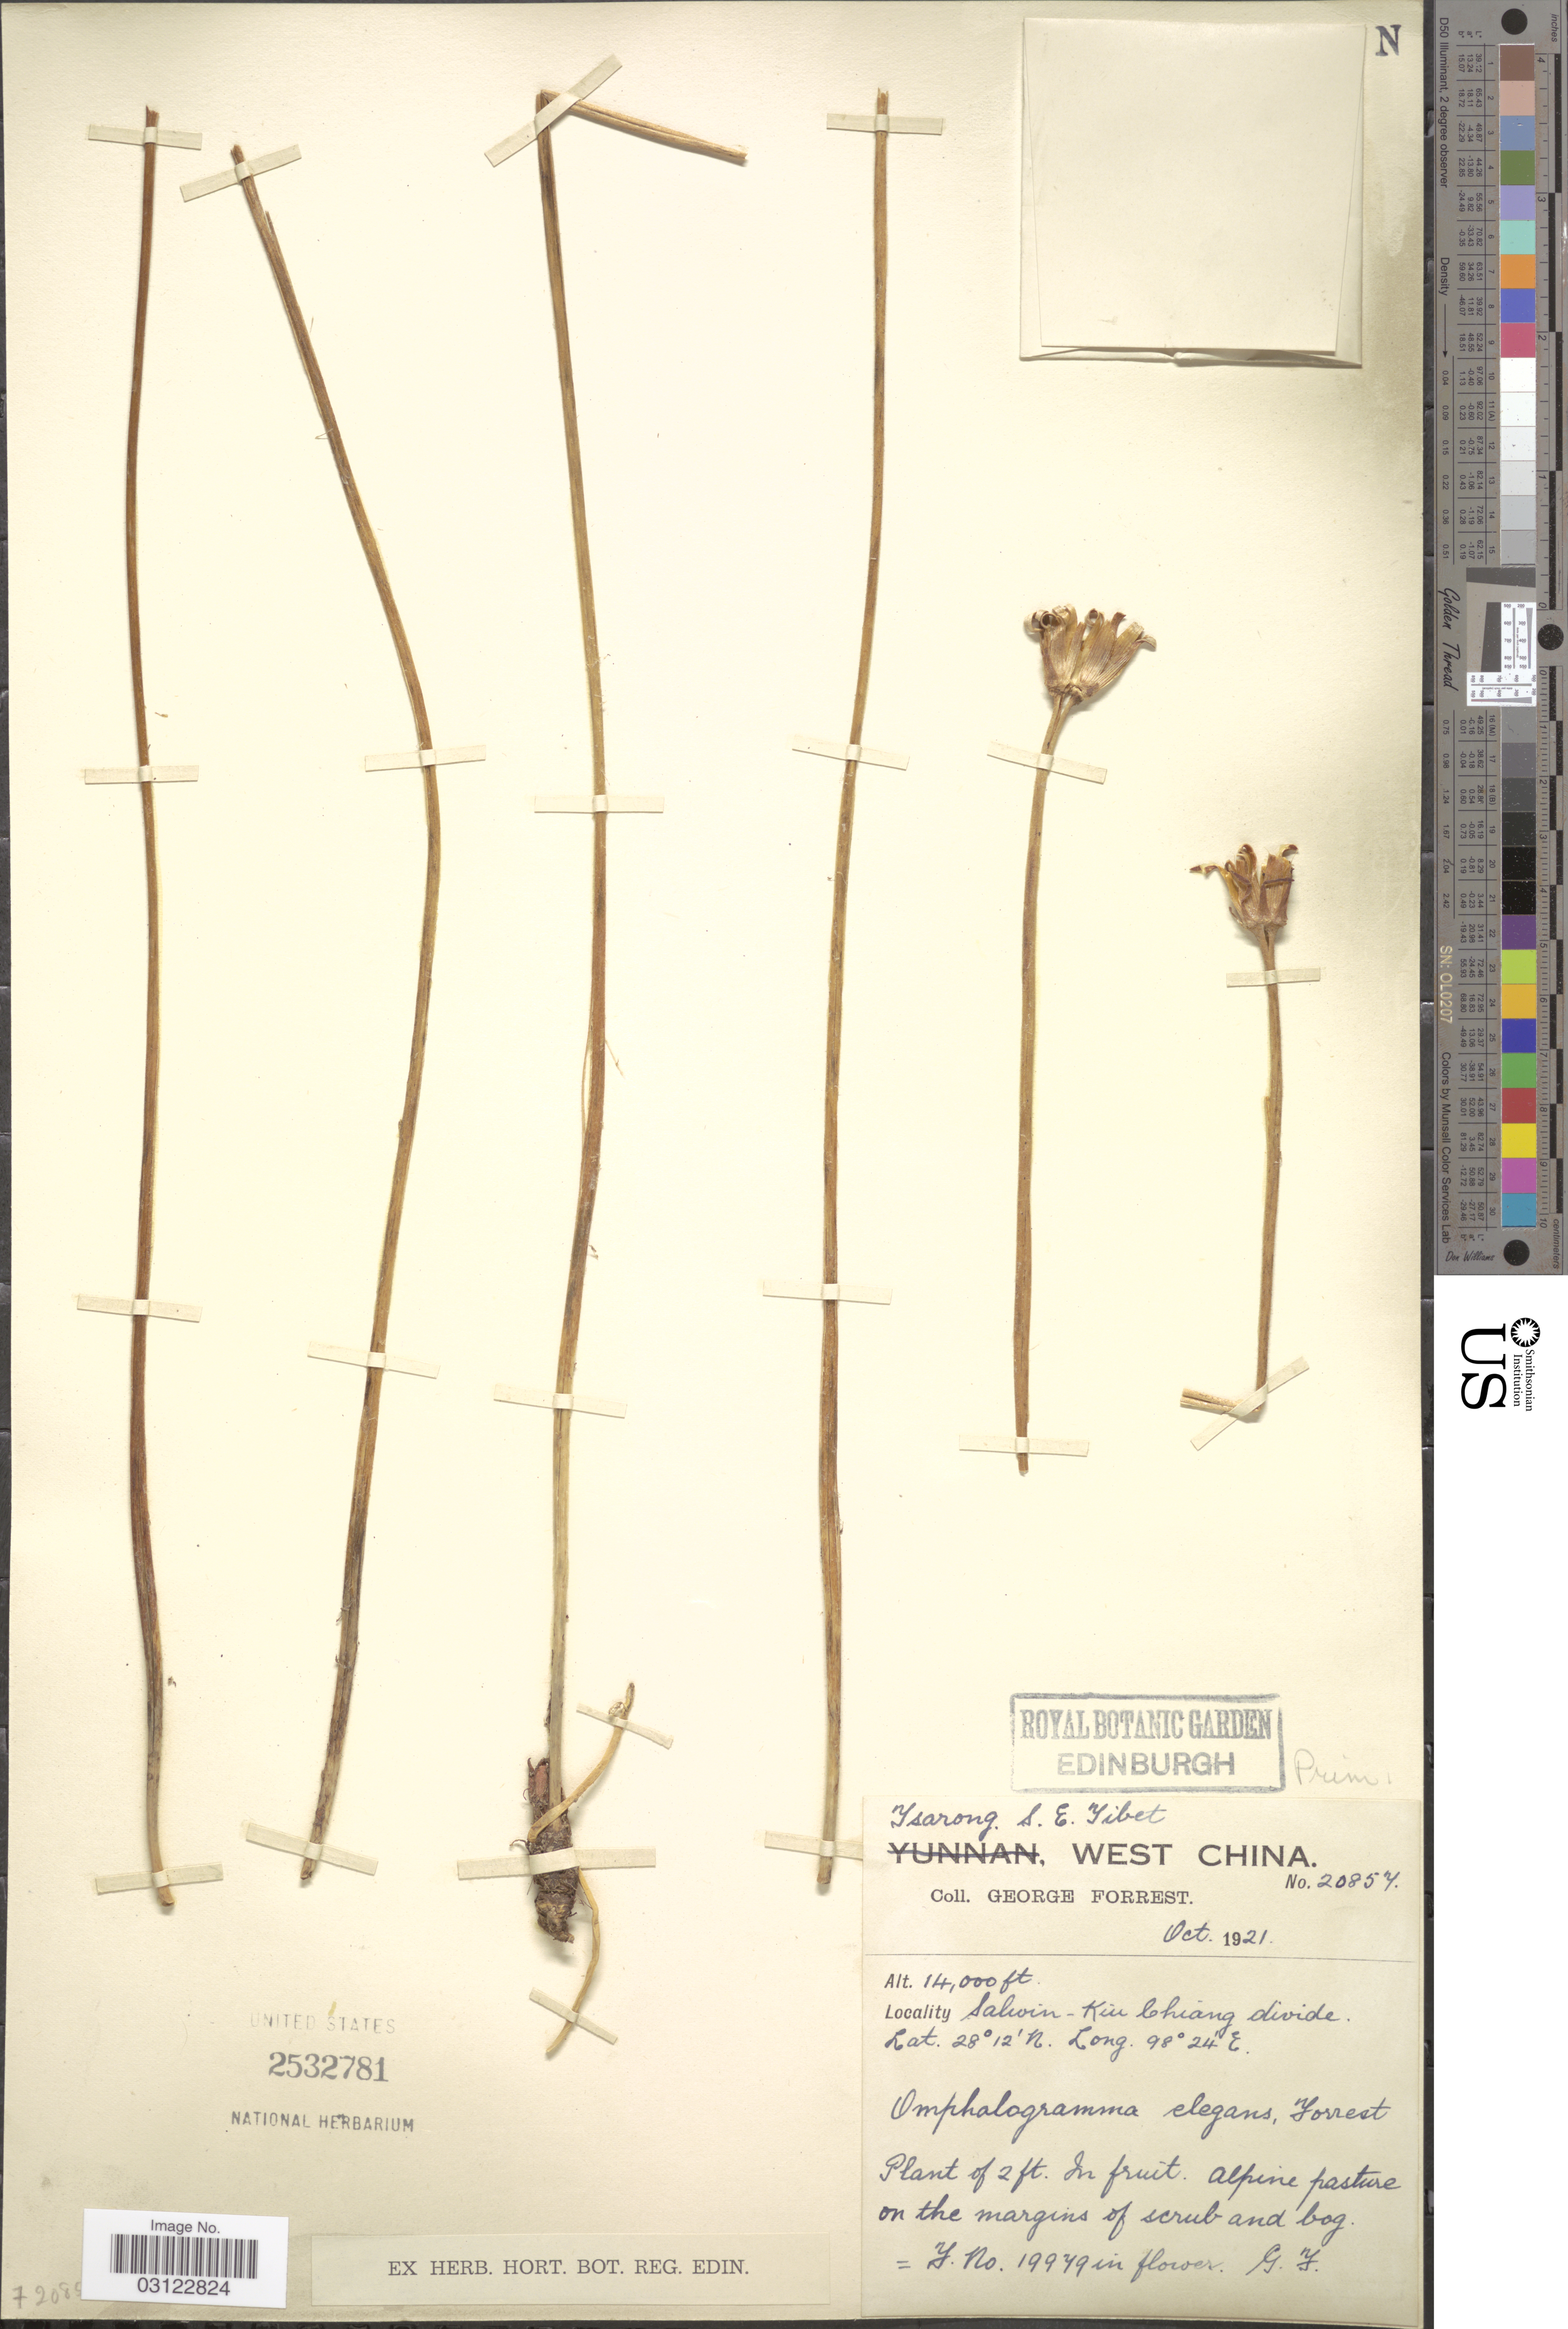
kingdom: Plantae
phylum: Tracheophyta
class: Magnoliopsida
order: Ericales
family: Primulaceae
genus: Omphalogramma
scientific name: Omphalogramma elegans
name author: Forrest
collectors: G. Forrest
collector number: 20857*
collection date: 1921-10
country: China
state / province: Xizang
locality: Tsarong. S.E. Tibet. Salwin-Kiu Chiang divide. Alpine pasture on the margins of scrub and bog.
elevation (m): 4267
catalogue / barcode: US 2532781